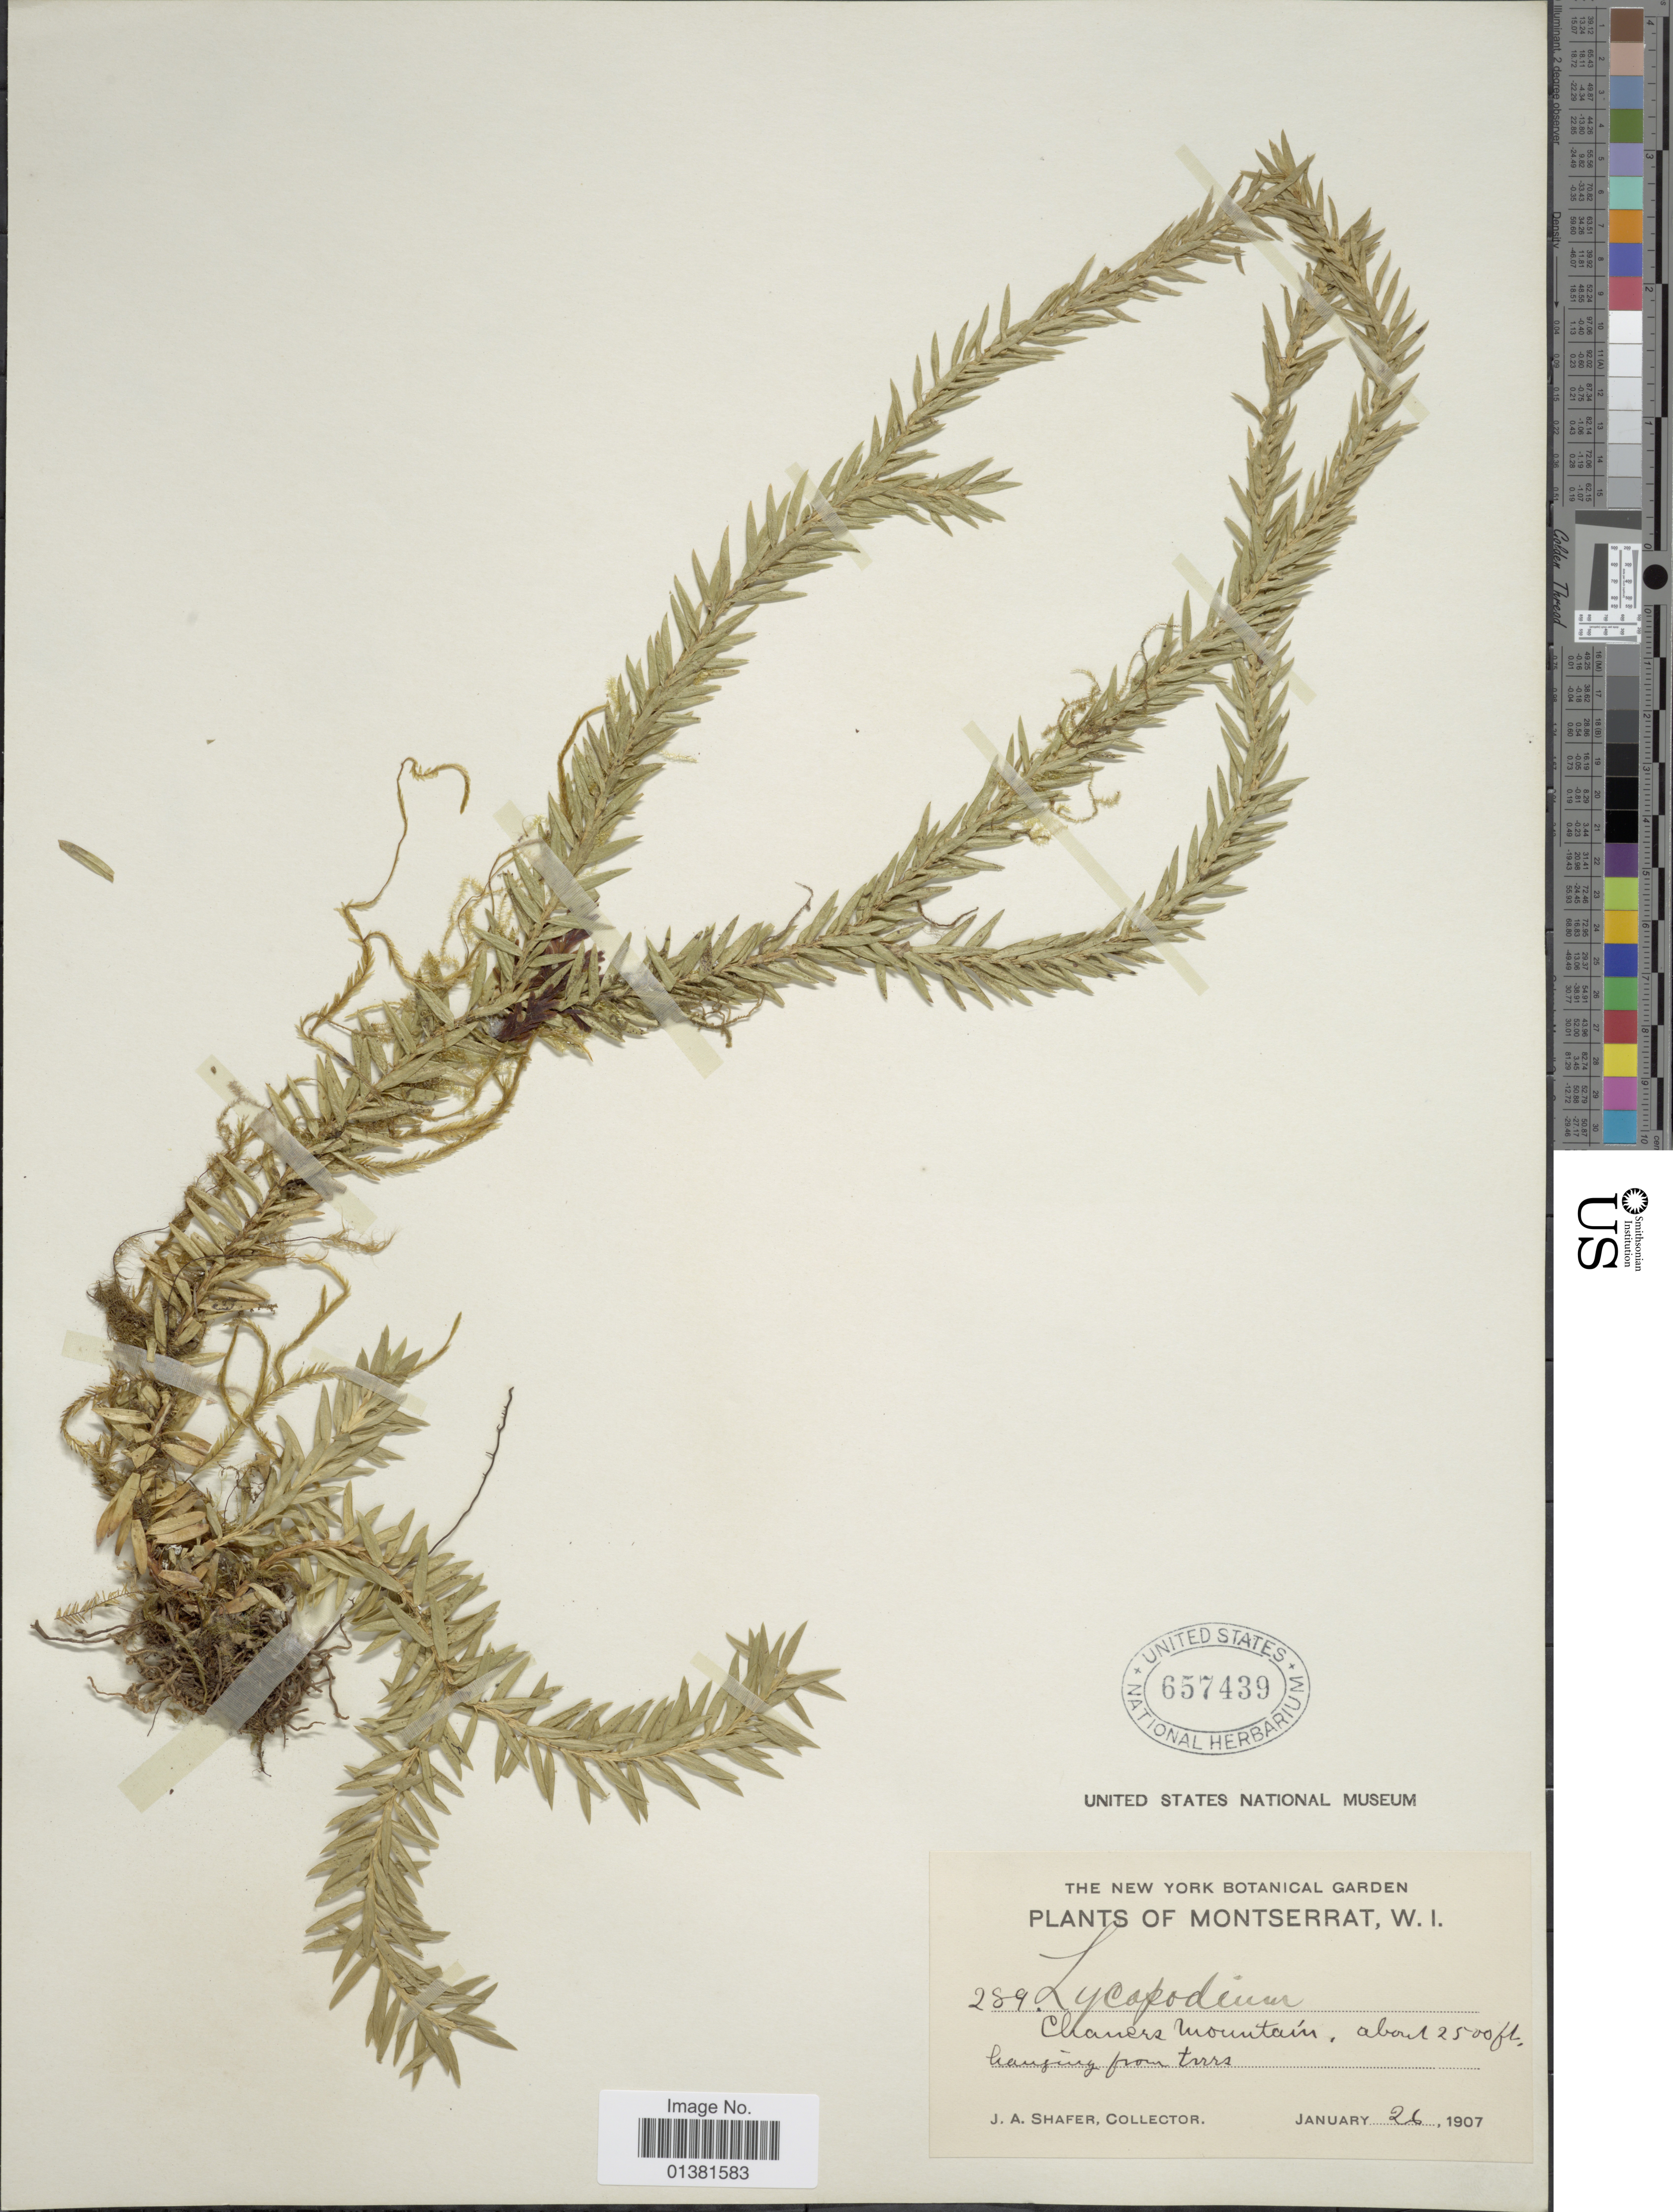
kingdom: Plantae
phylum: Tracheophyta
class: Lycopodiopsida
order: Lycopodiales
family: Lycopodiaceae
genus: Phlegmariurus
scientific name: Phlegmariurus taxifolius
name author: (Sw.) Á. Löve & D. Löve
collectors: J. A. Shafer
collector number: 289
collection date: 1907-01-26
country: Montserrat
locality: Chances Mountain. Hanging from tree.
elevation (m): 762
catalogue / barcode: US 657439